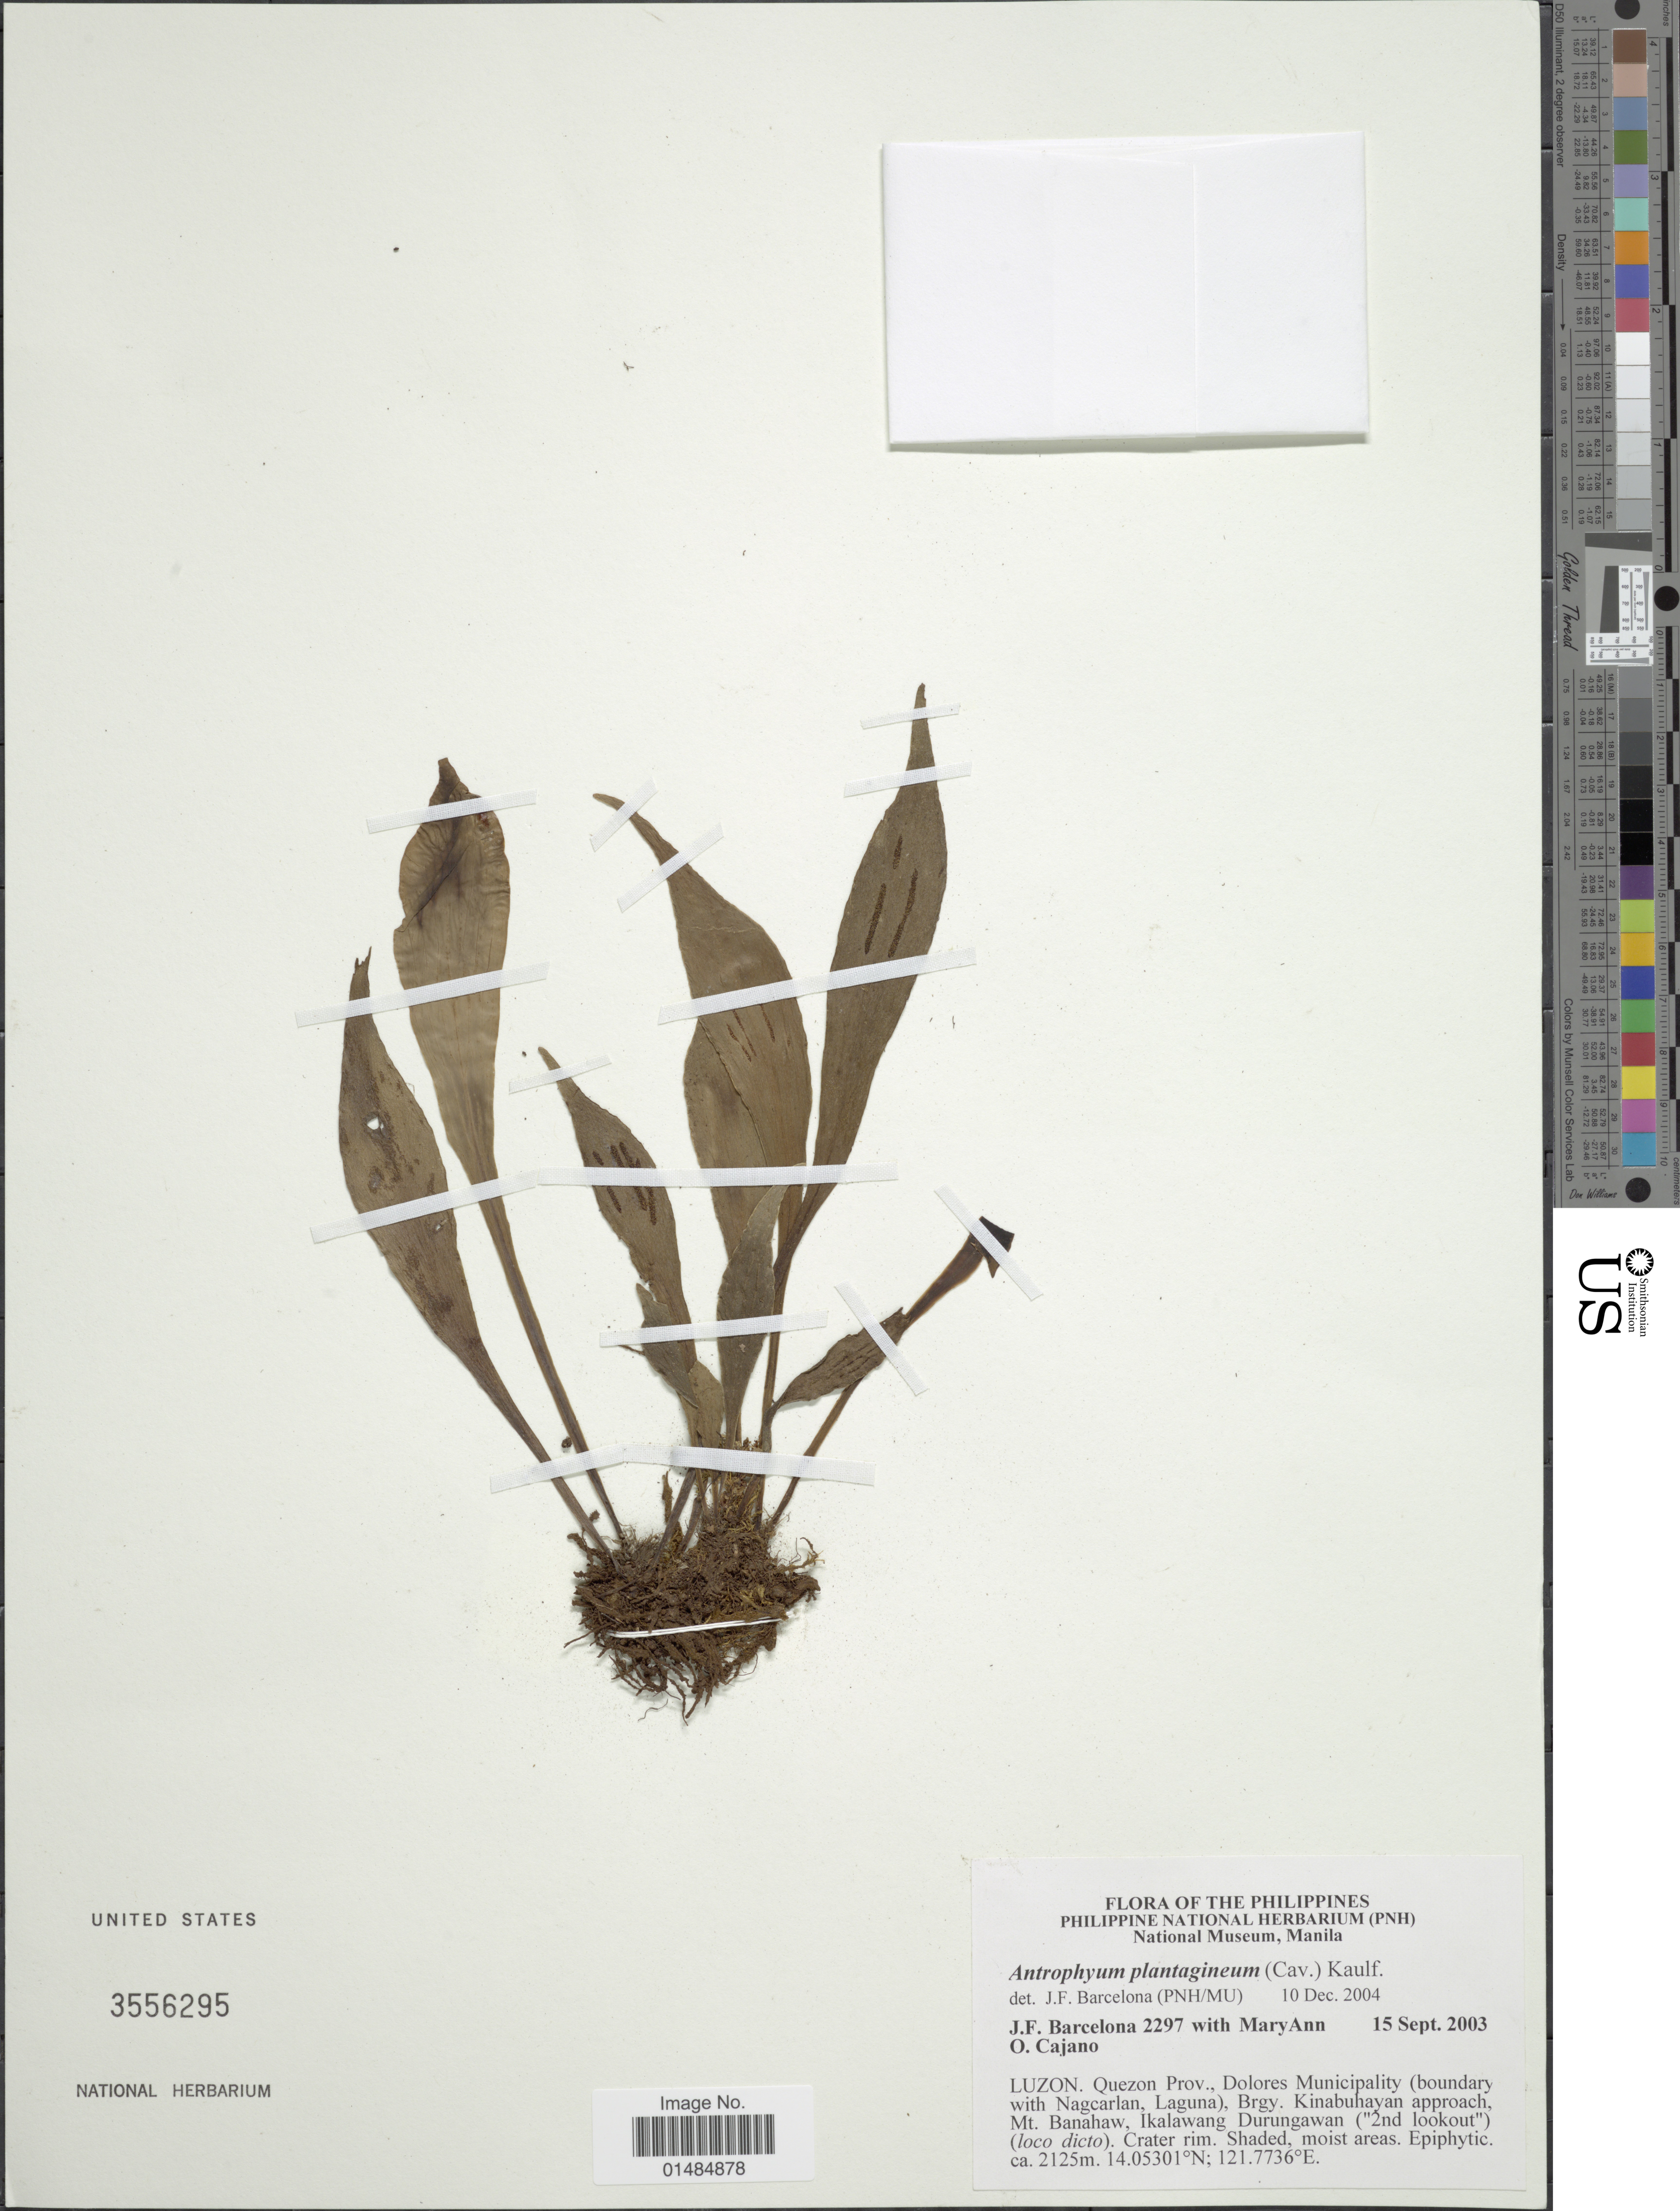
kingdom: Plantae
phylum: Tracheophyta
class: Polypodiopsida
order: Polypodiales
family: Pteridaceae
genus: Antrophyum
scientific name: Antrophyum plantagineum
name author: (Cav.) Kaulf.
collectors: J. F. Barcelona & M. Cajano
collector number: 22967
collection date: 2003-09-15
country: Philippines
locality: Quezon Prov., Dolores Municipality (boundary with Nagcarlan, Laguna), Brgy. Kinabuhayan approach. Mt. Banahaw, Ikalawang Durungawan ("2nd lookout") (loco dicto)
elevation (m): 2125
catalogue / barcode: US 3556295